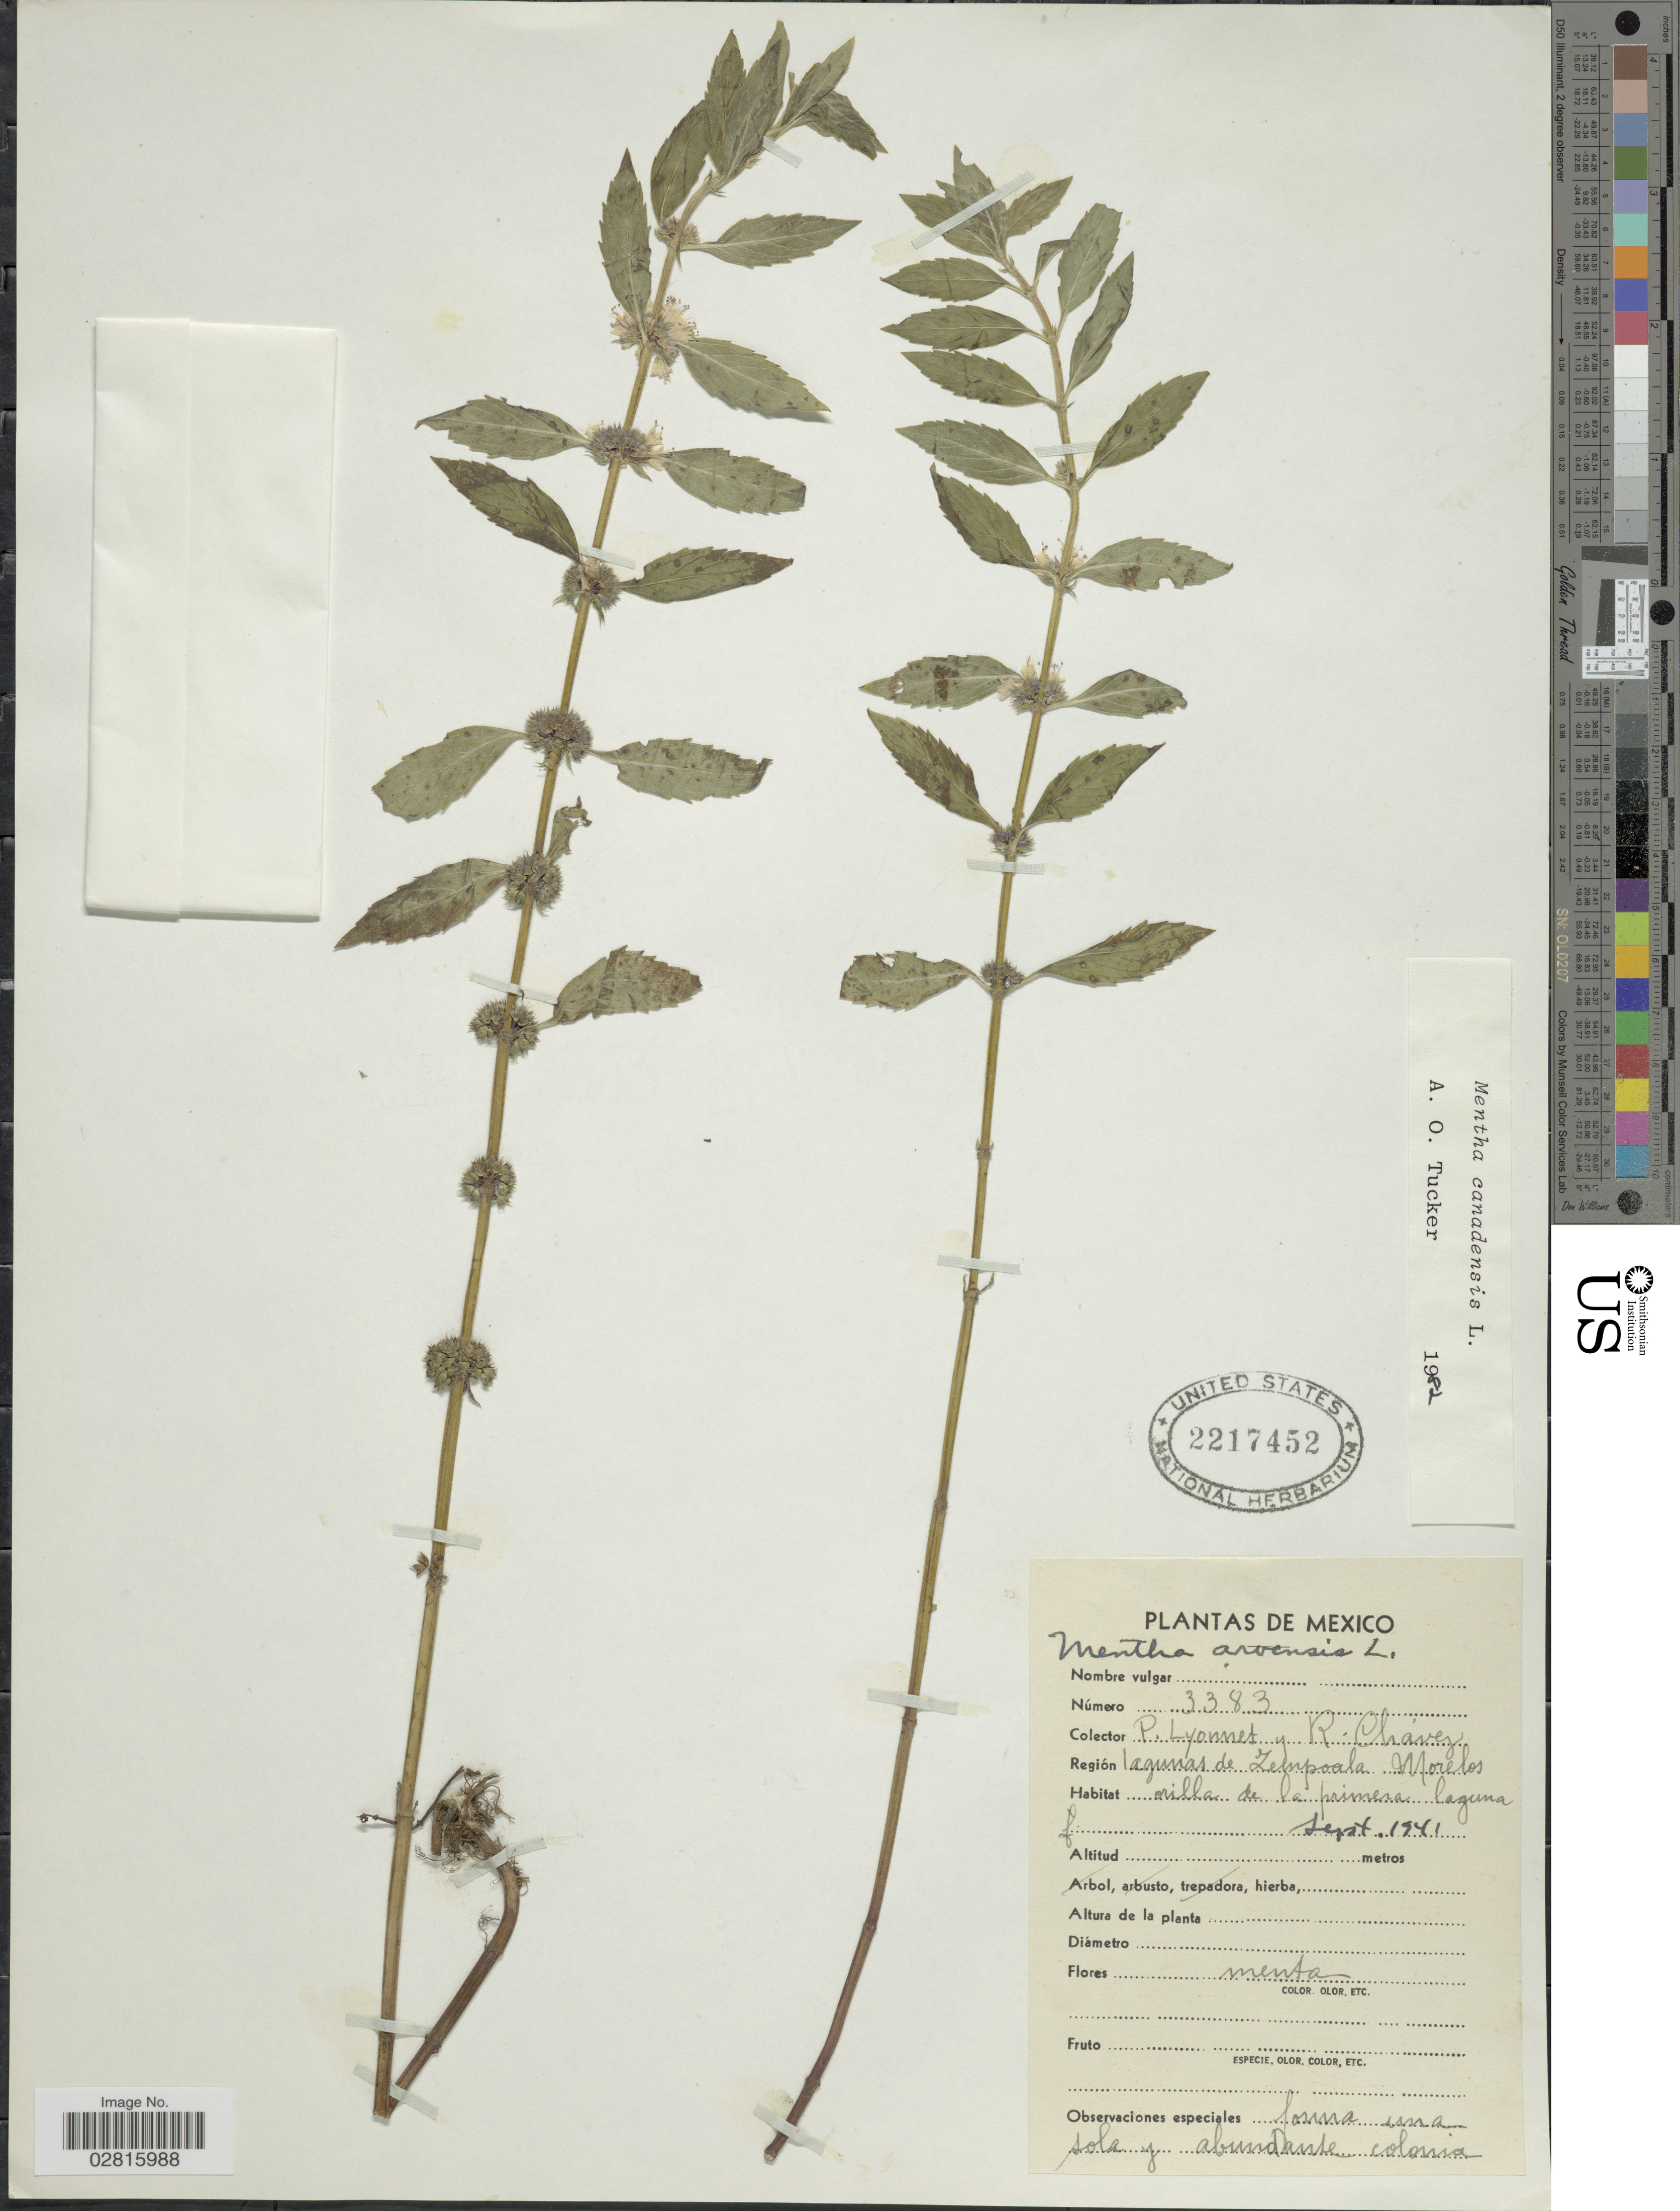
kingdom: Plantae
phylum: Tracheophyta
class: Magnoliopsida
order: Lamiales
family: Lamiaceae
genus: Mentha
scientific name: Mentha canadensis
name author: L.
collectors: P. Lyonnet & R. Chávez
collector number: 3383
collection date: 1941-09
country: Mexico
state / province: Morelos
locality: Región lagunas de Zempoala Morelos, orilla de la primera laguna.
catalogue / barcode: US 2217452